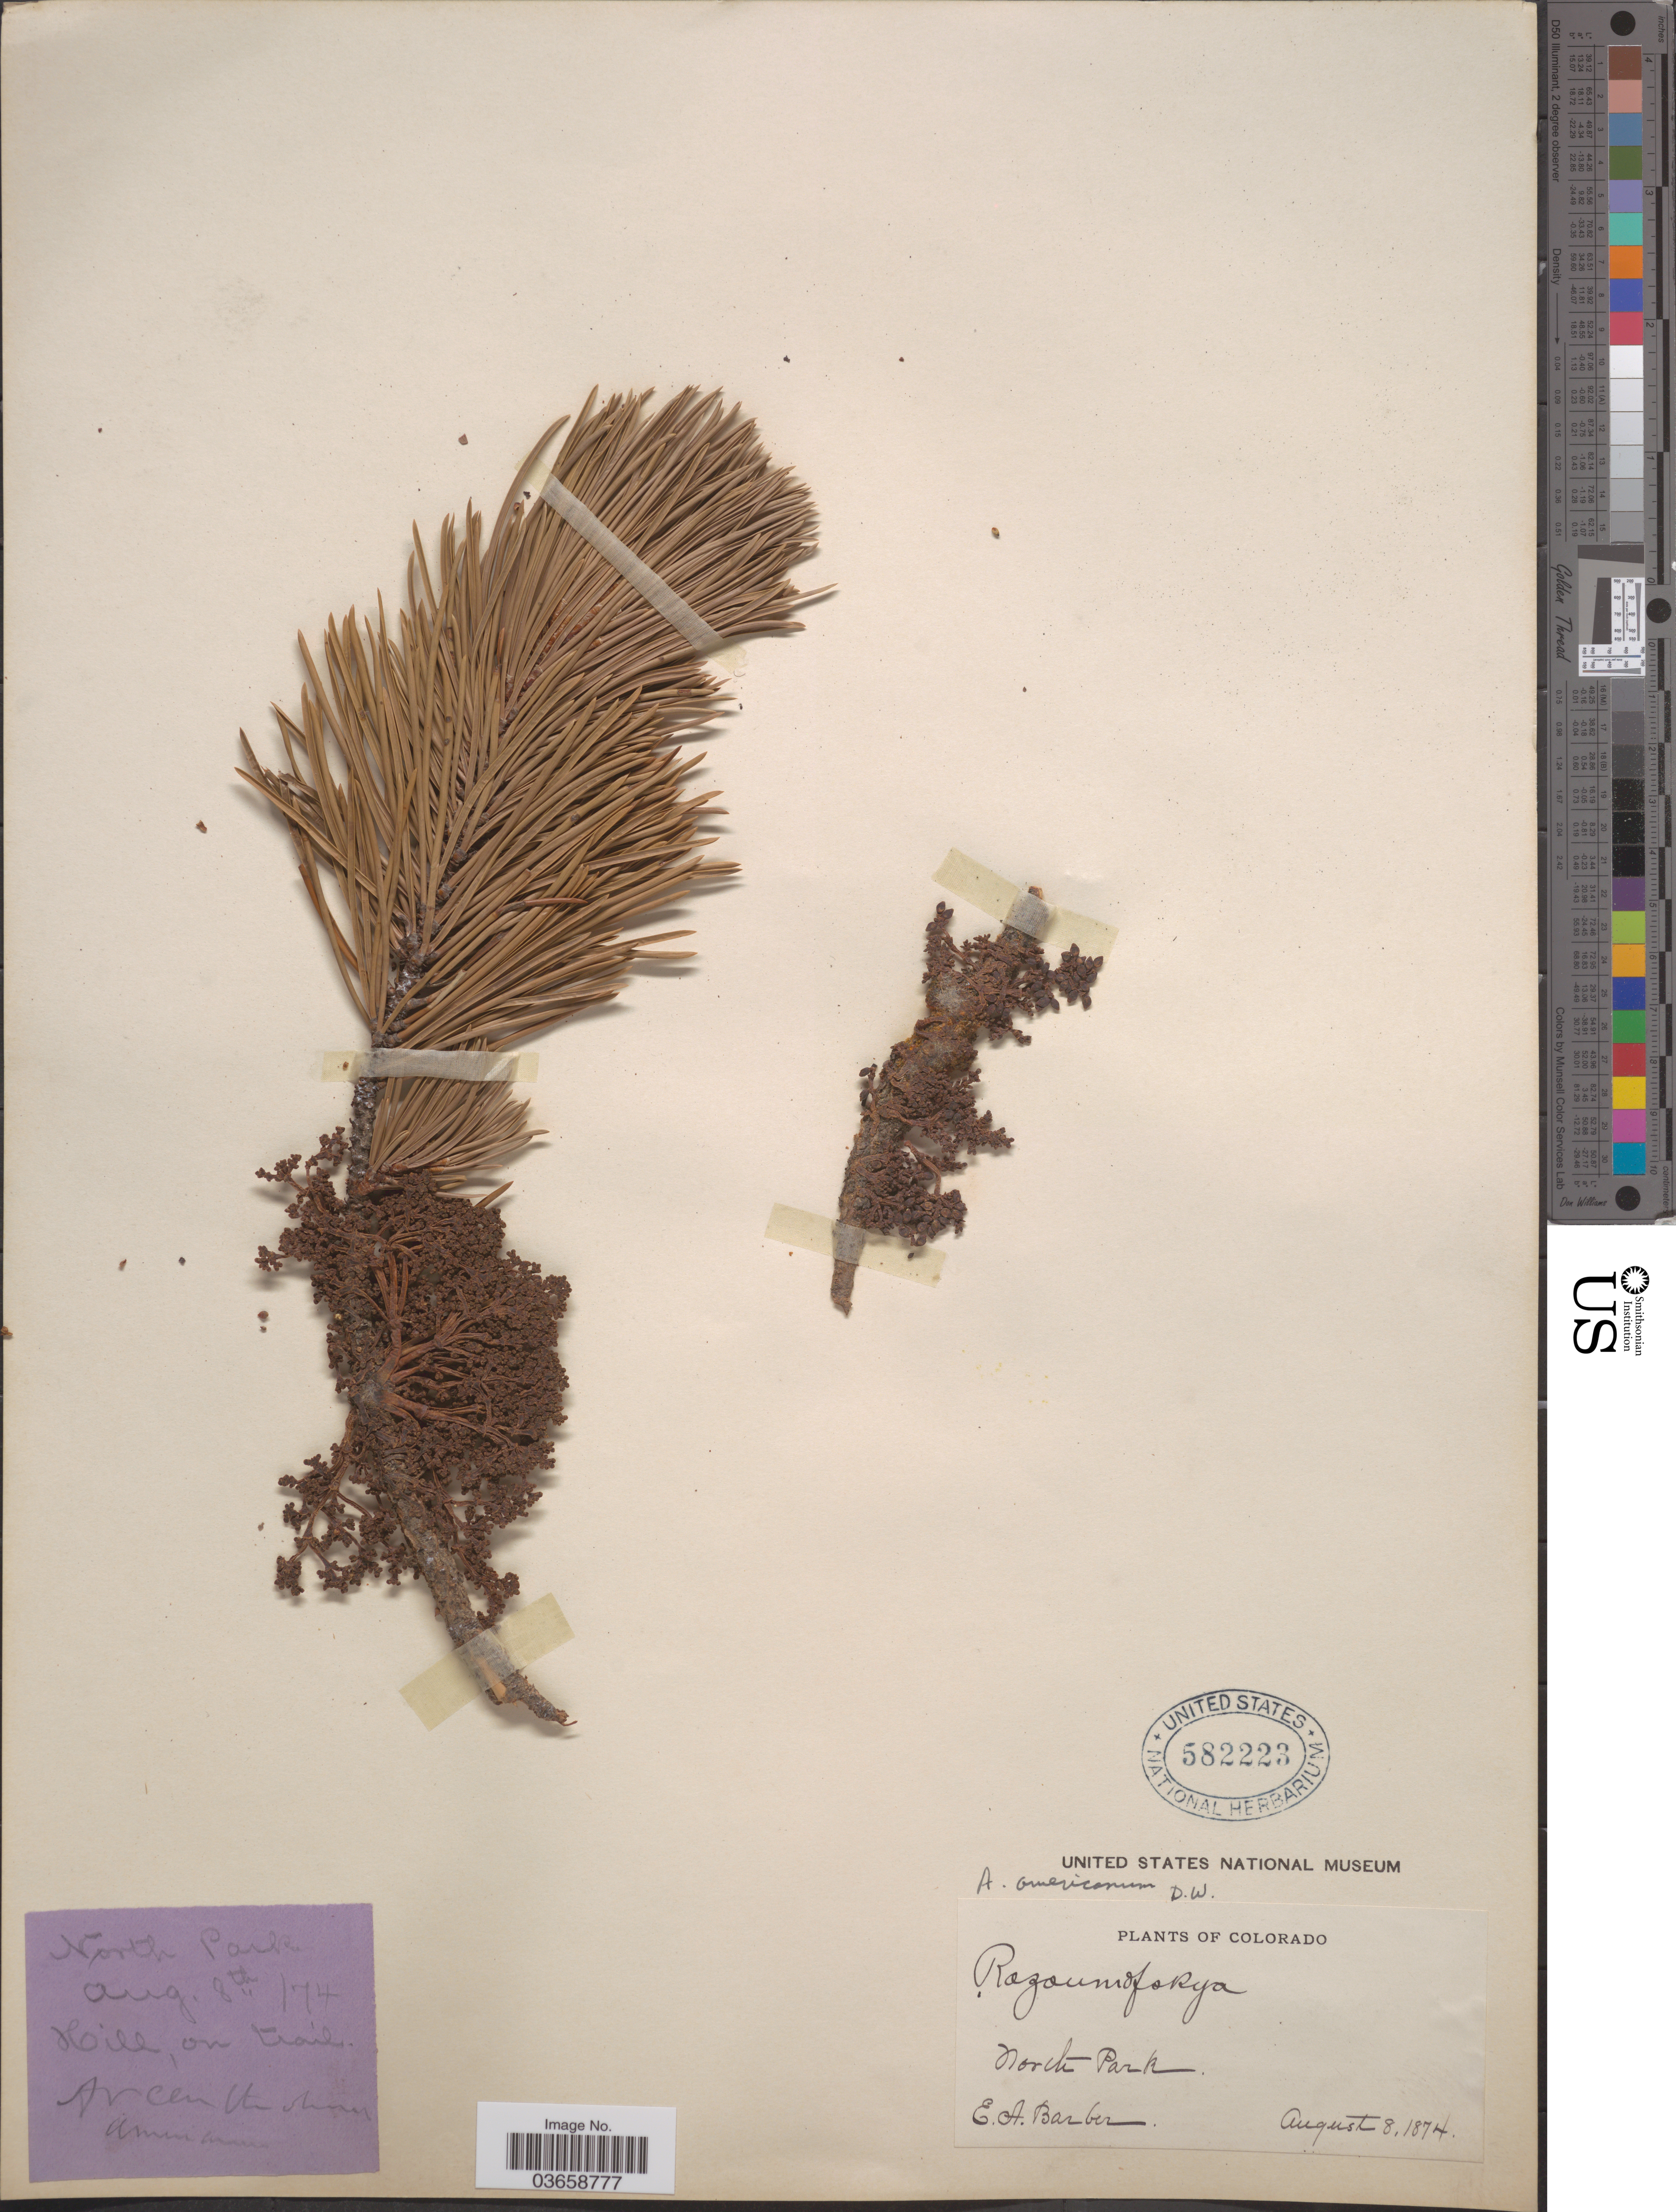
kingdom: Plantae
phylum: Tracheophyta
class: Magnoliopsida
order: Santalales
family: Viscaceae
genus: Arceuthobium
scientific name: Arceuthobium americanum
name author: Nutt. ex A. Gray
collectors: E. Barber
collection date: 1874-08-08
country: United States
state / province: Colorado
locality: Hill, on trail. North Park.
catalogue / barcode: US 582223